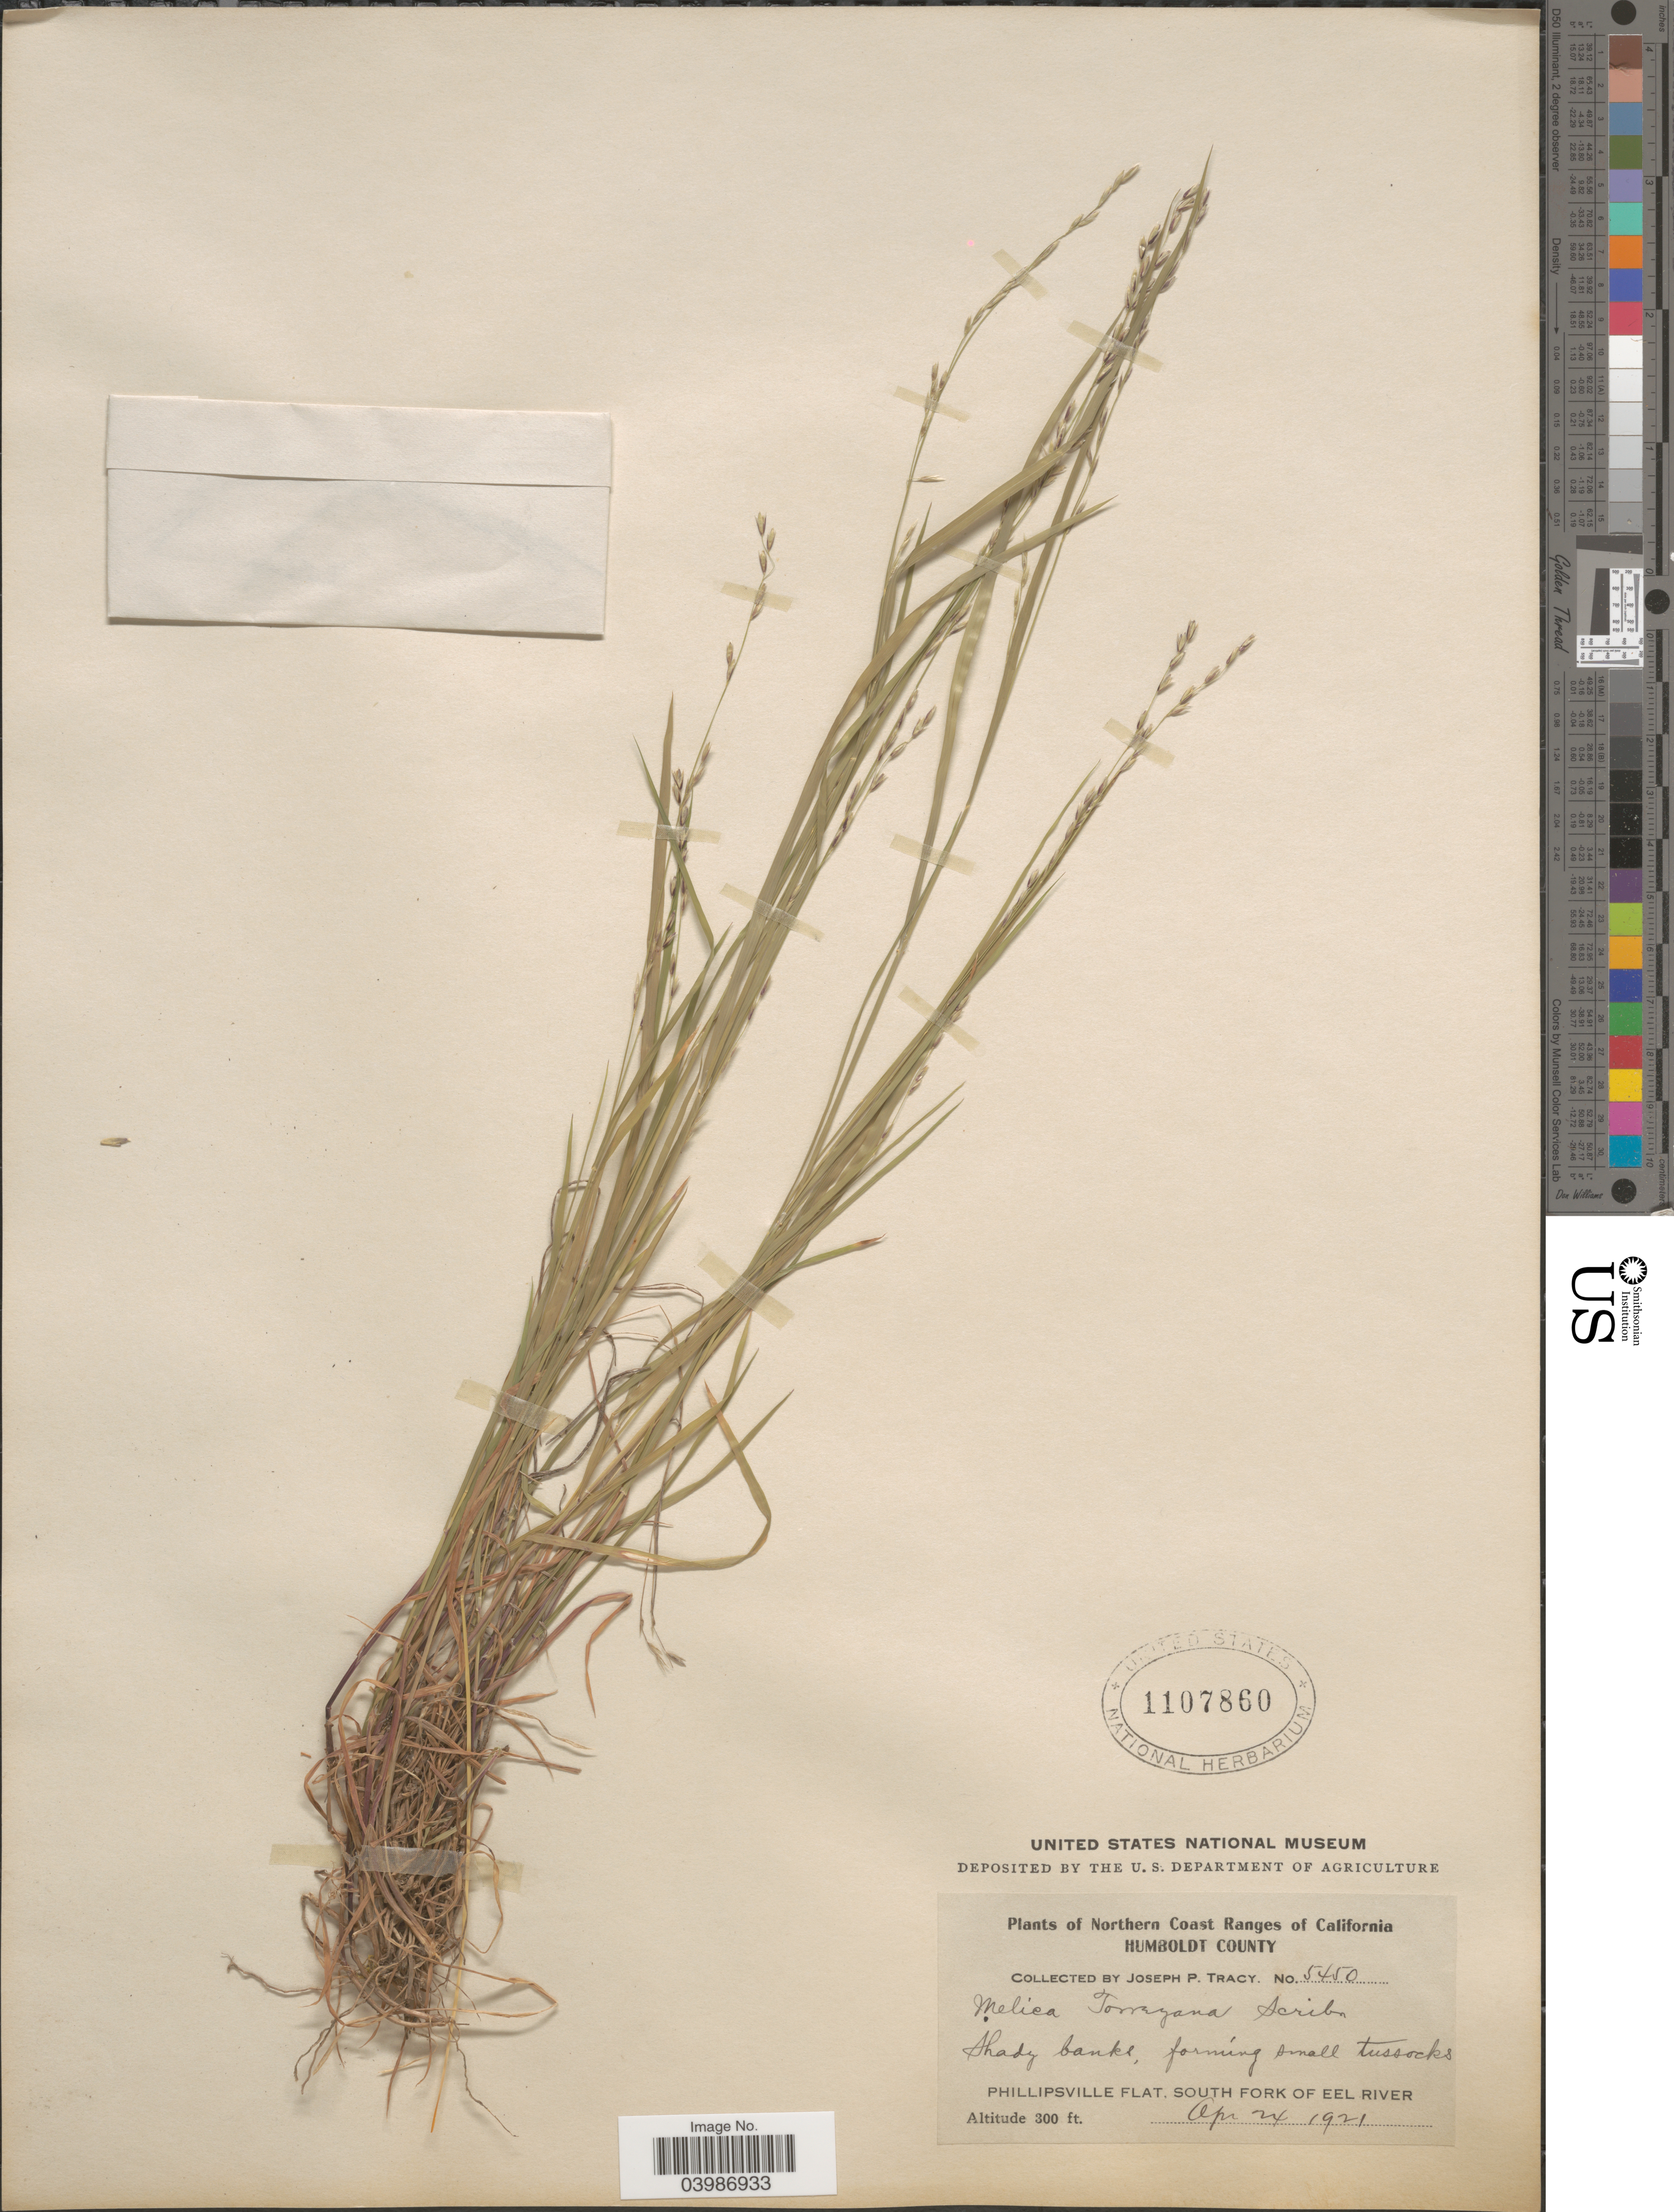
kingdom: Plantae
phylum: Tracheophyta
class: Liliopsida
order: Poales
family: Poaceae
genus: Melica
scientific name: Melica torreyana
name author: Scribn.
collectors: J. Tracy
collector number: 5450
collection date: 1921-04-24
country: United States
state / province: California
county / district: Humboldt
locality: Northern Coast Ranges of California. Humboldt County. Phillipsville Flat, South Fork of Eel River.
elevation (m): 91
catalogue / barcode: US 1107860